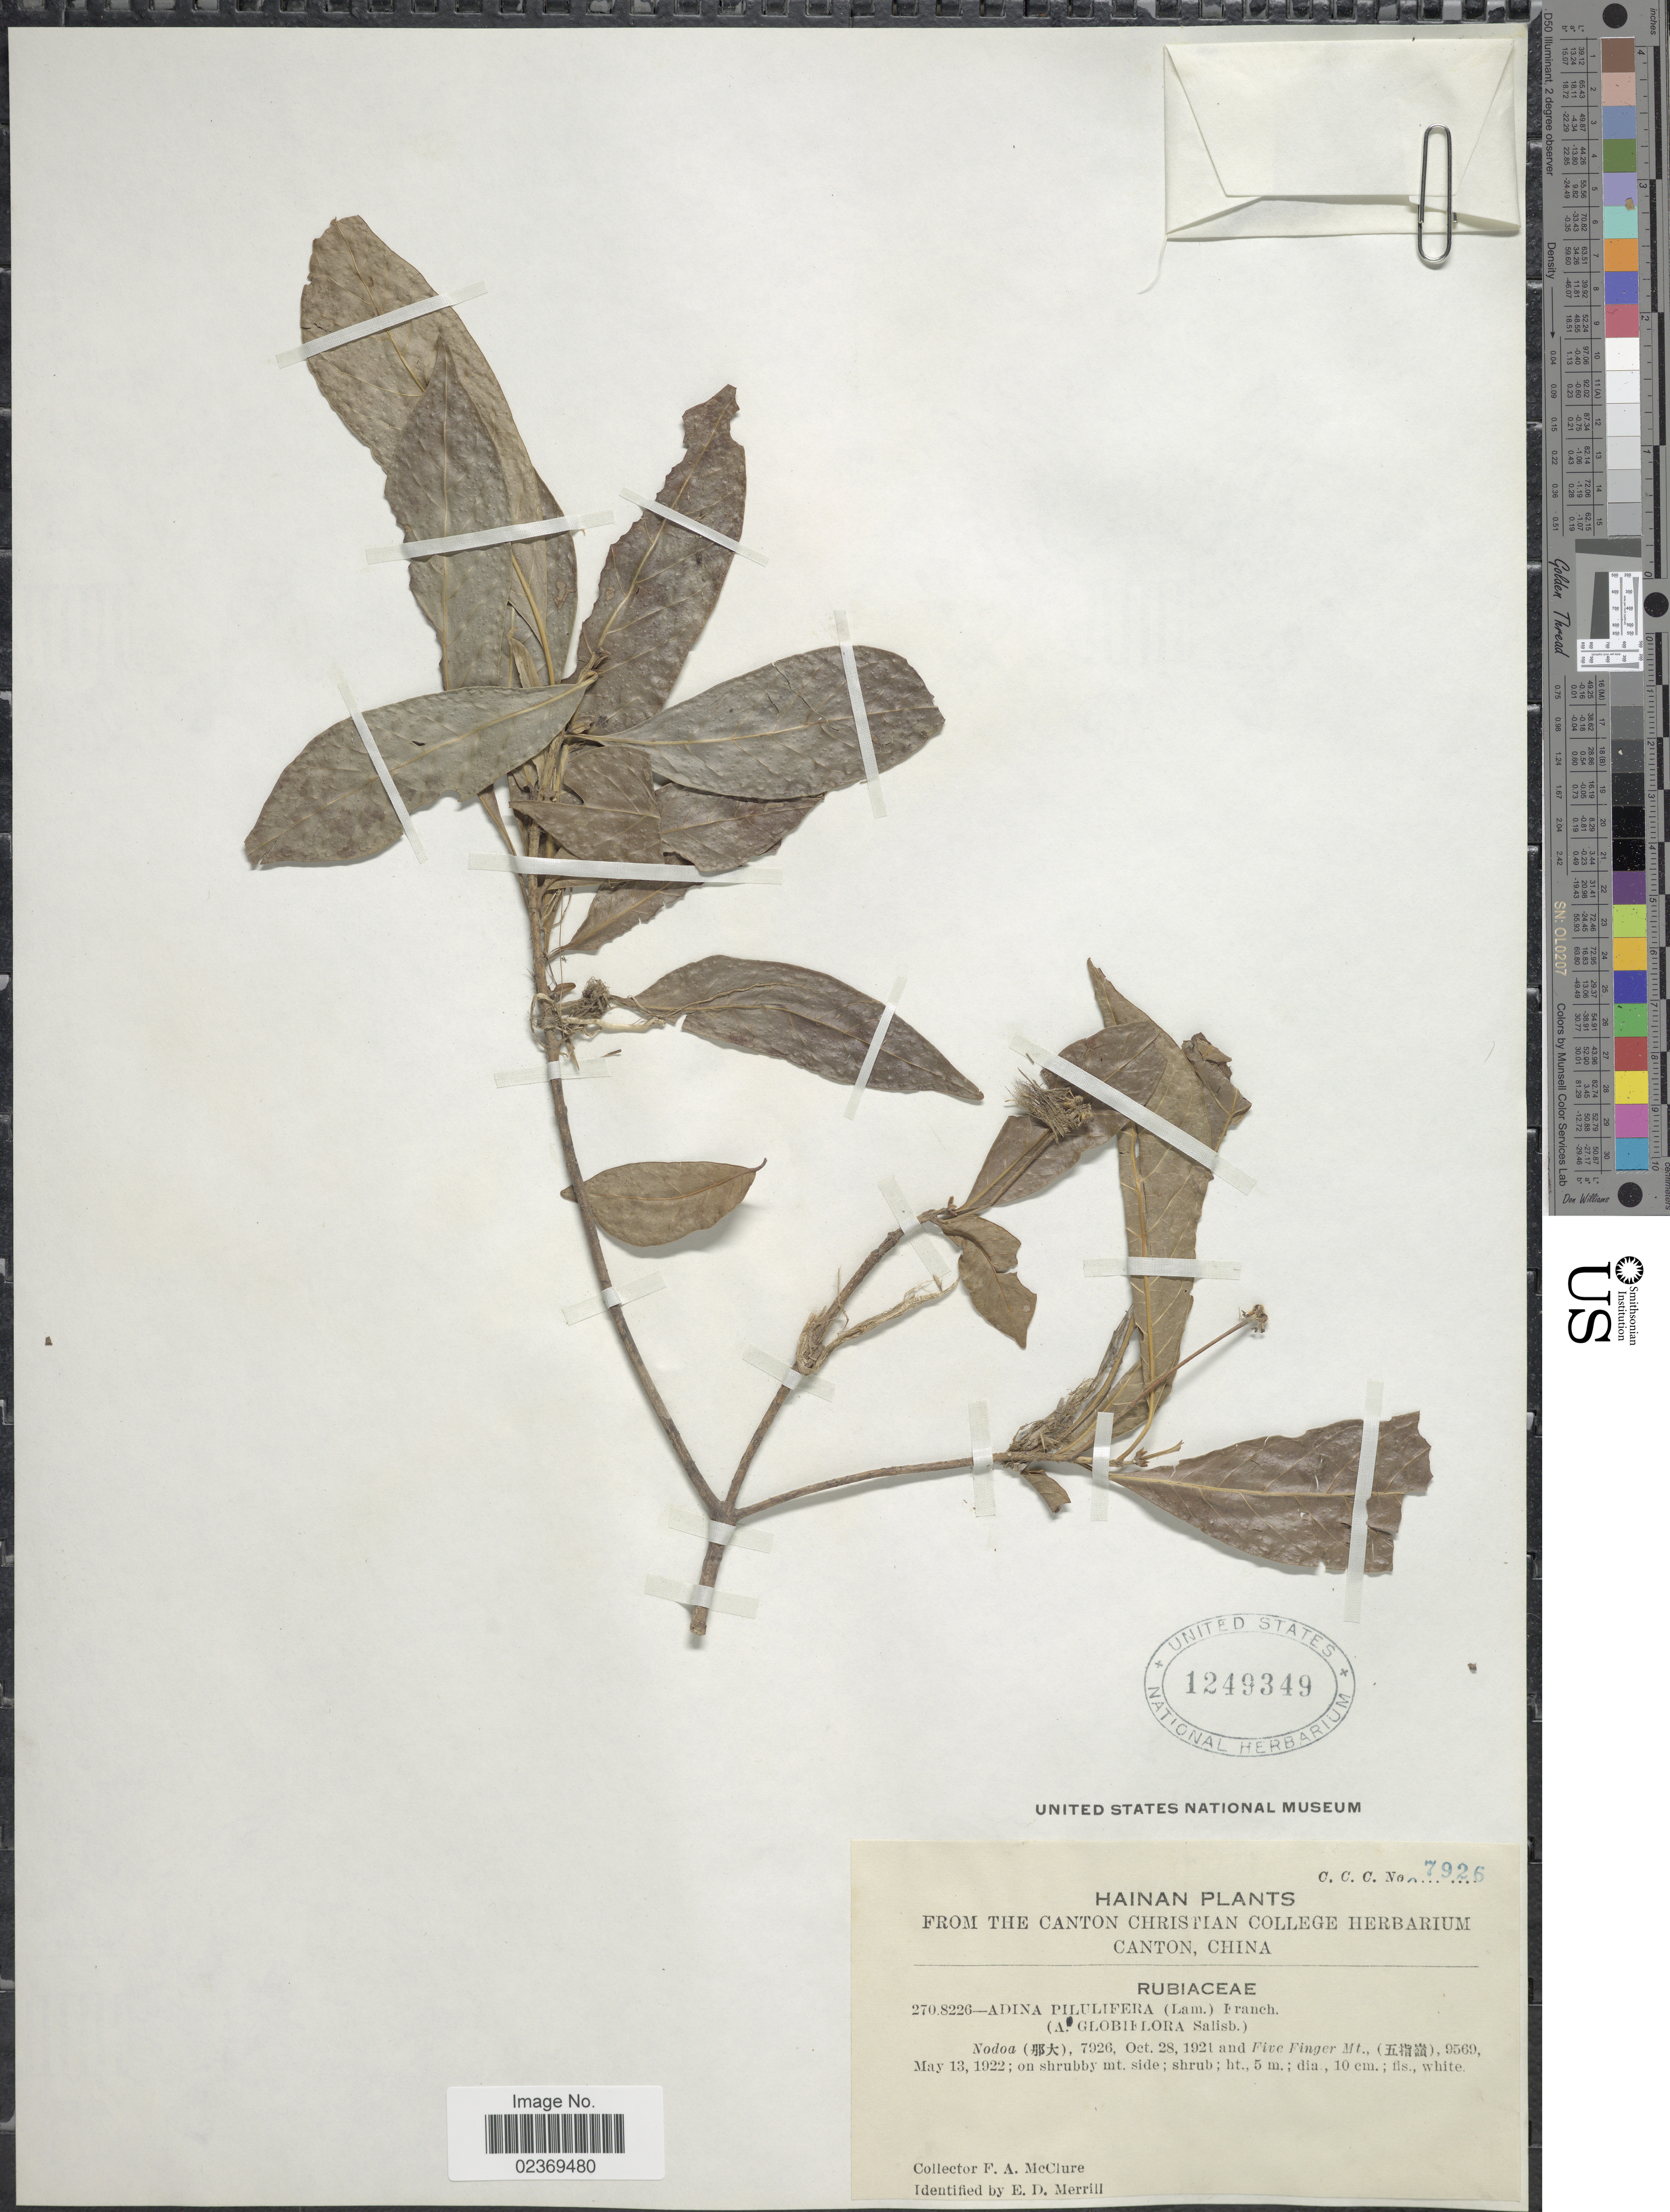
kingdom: Plantae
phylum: Tracheophyta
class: Magnoliopsida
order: Gentianales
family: Rubiaceae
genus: Adina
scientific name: Adina pilulifera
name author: (Lam.) Franch. & Drake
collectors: F. A. McClure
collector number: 7926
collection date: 1921-10-28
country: China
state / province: Hainan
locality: Nodoa.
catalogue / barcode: US 1249349